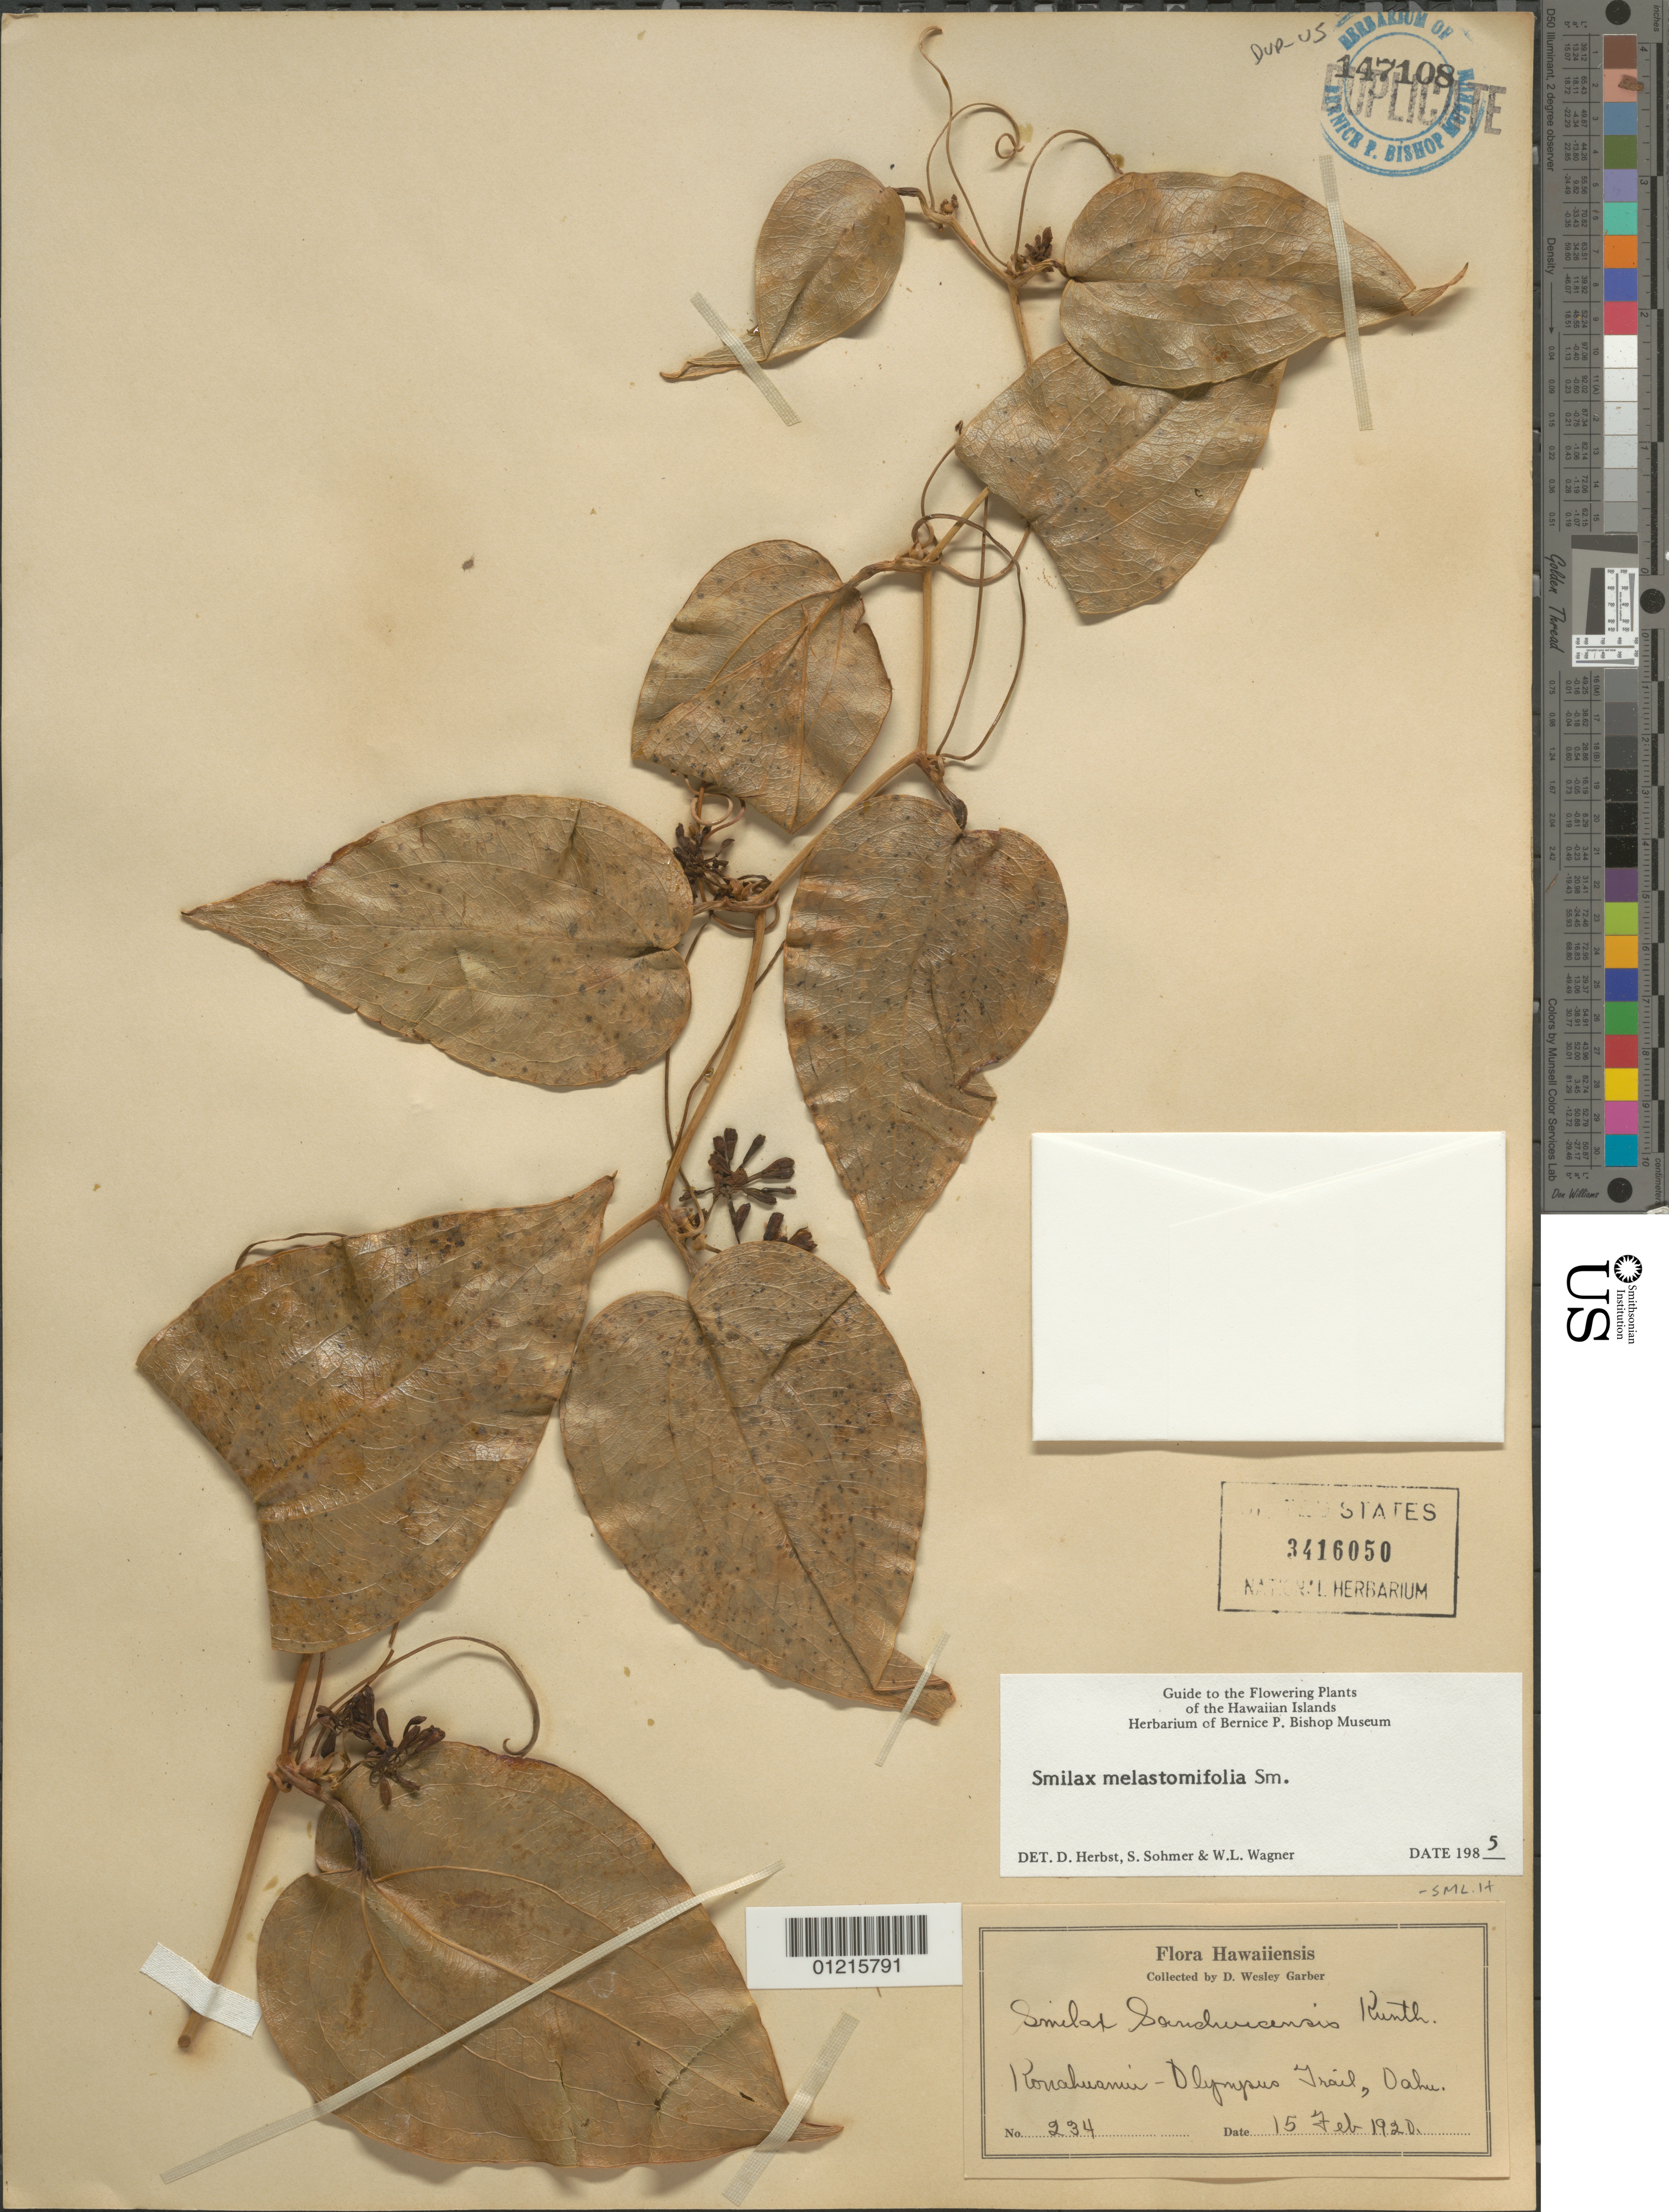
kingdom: Plantae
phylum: Tracheophyta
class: Liliopsida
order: Liliales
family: Smilacaceae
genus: Smilax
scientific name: Smilax melastomifolia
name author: Sm.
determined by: Herbst, D. R.; Sohmer, S. H.; Wagner, W. L.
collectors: D. W. Garber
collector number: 234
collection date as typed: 15 Feb 1920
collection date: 1920-02-15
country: United States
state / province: Hawaii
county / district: Honolulu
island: Oahu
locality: Konahuanui, Olympus Trail.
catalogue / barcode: US 3416050